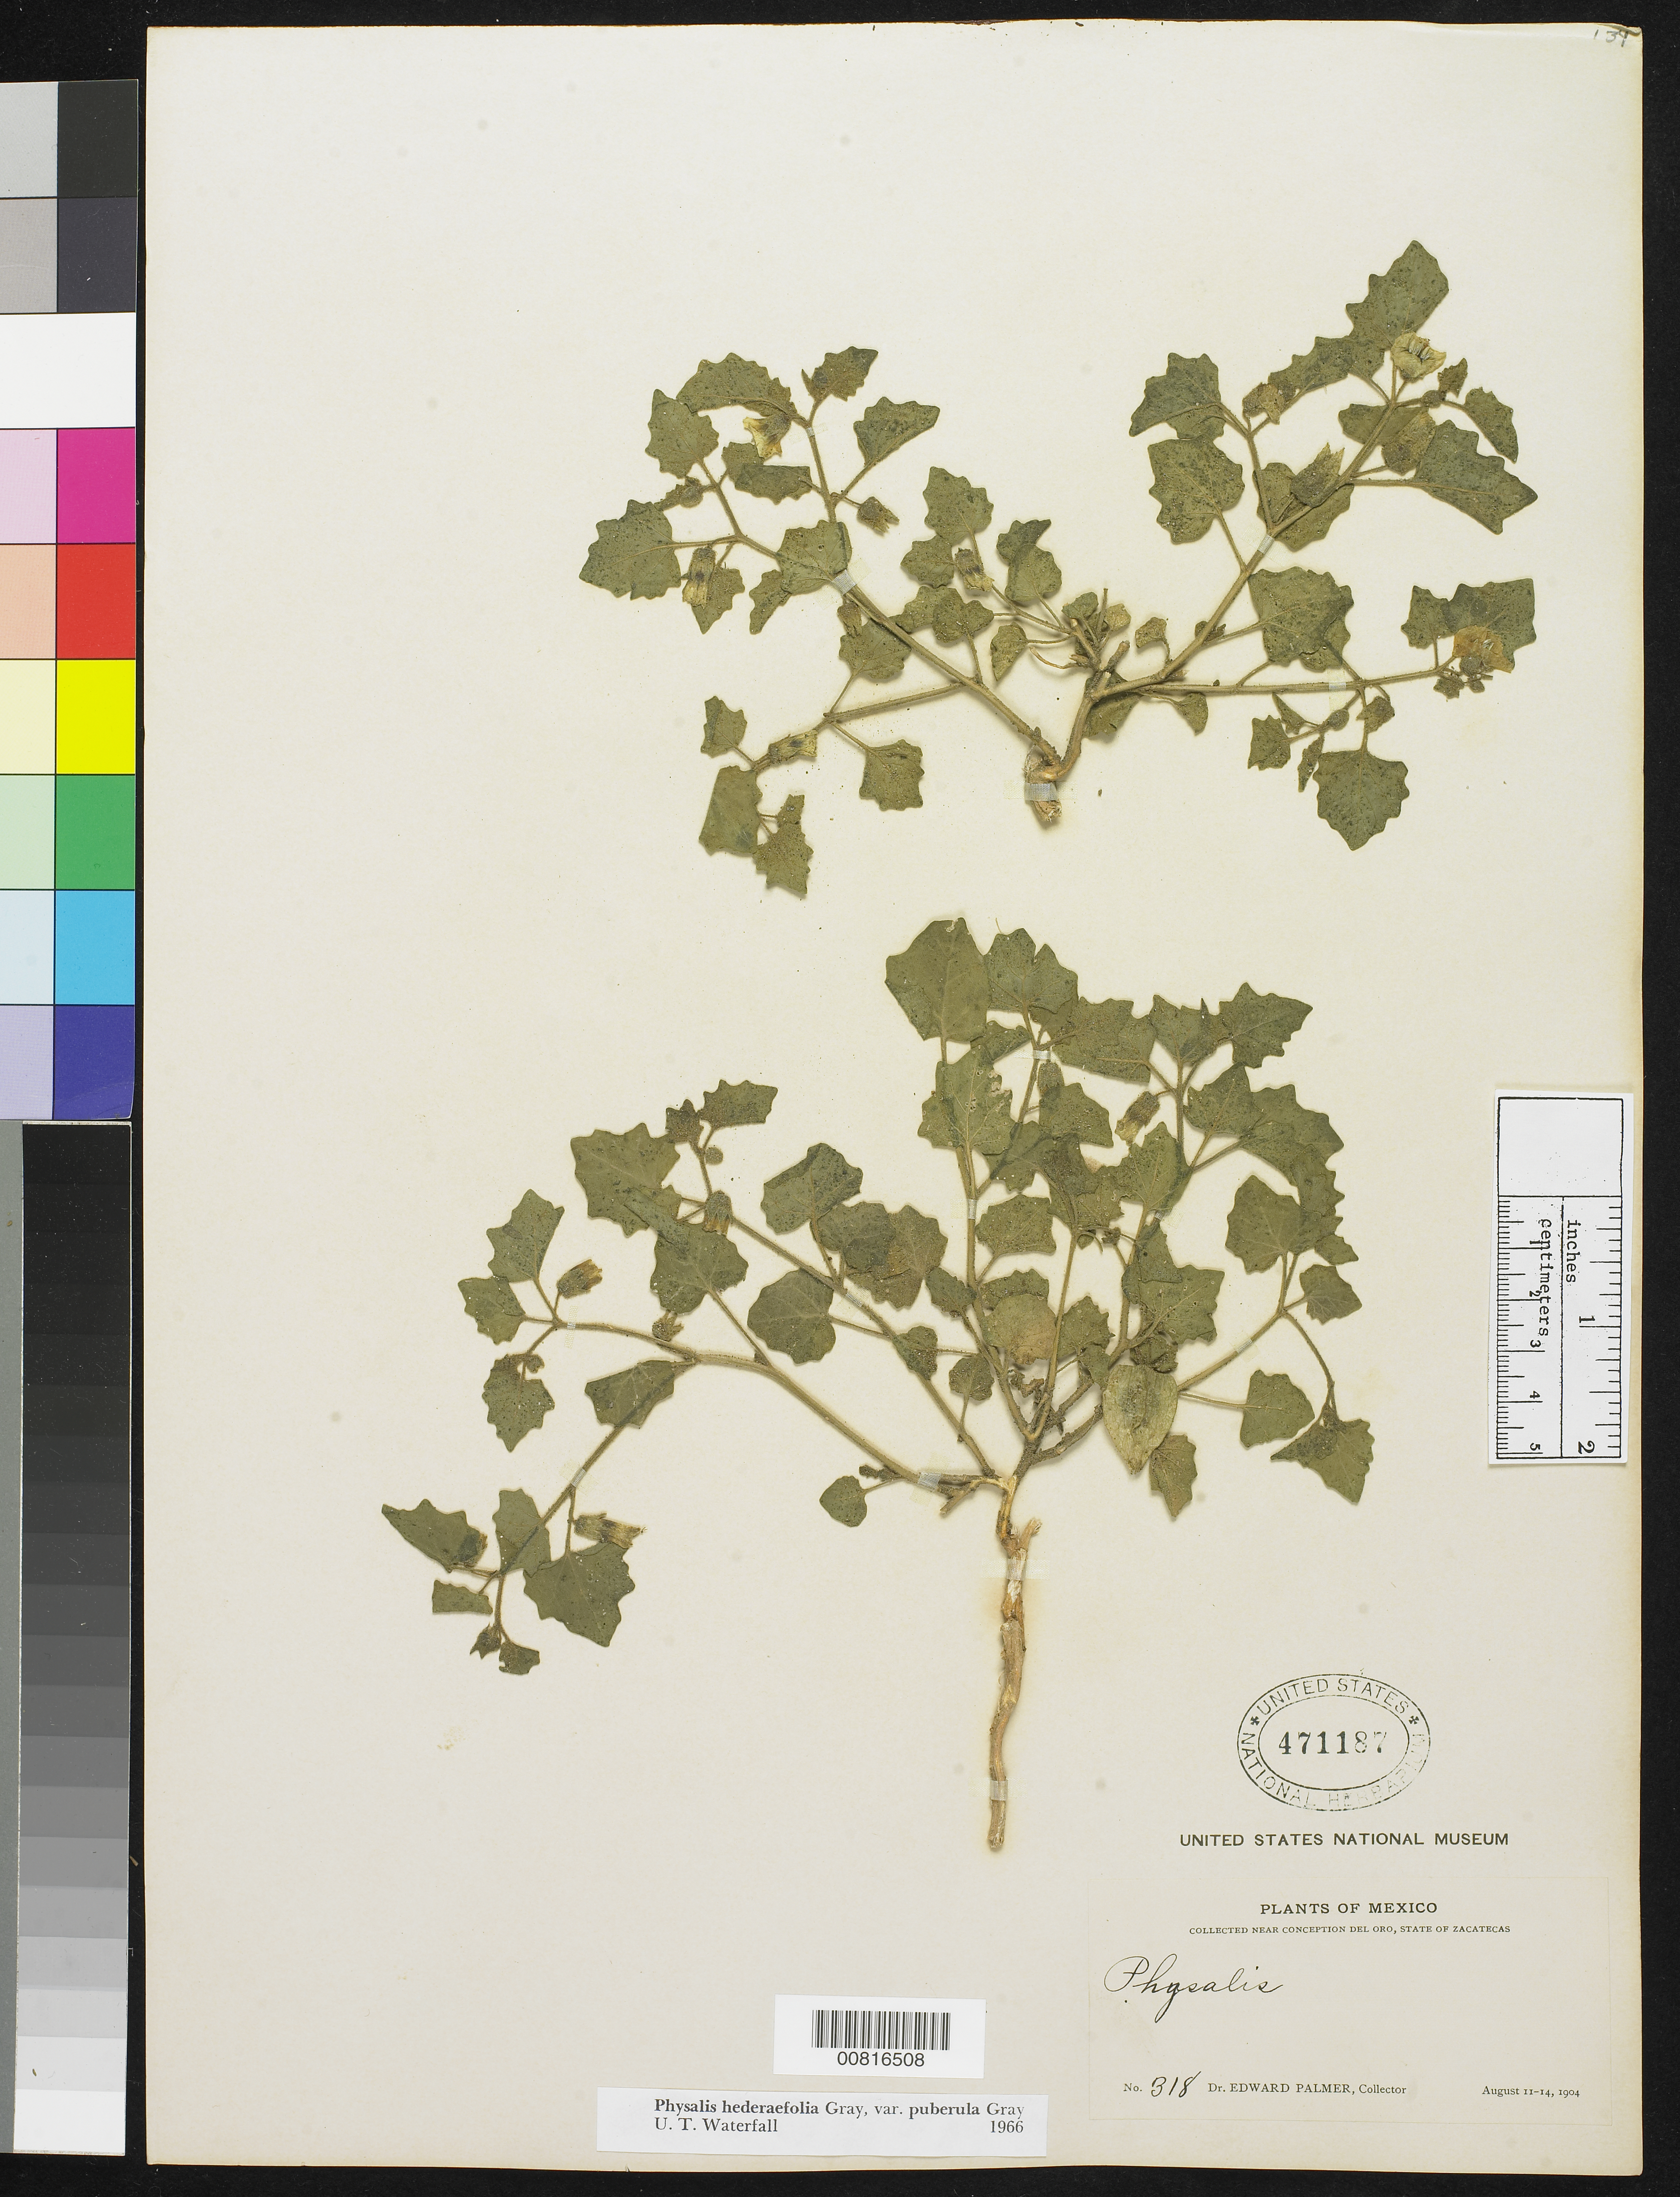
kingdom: Plantae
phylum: Tracheophyta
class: Magnoliopsida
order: Solanales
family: Solanaceae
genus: Physalis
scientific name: Physalis hederifolia var. puberula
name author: A. Gray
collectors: E. Palmer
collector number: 318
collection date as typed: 11 Aug 1904 to 14 Aug 1904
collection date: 1904-08-11/1904-08-14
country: Mexico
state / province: Zacatecas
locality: Near Concepción del Oro, Zacatecas.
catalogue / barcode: US 471187